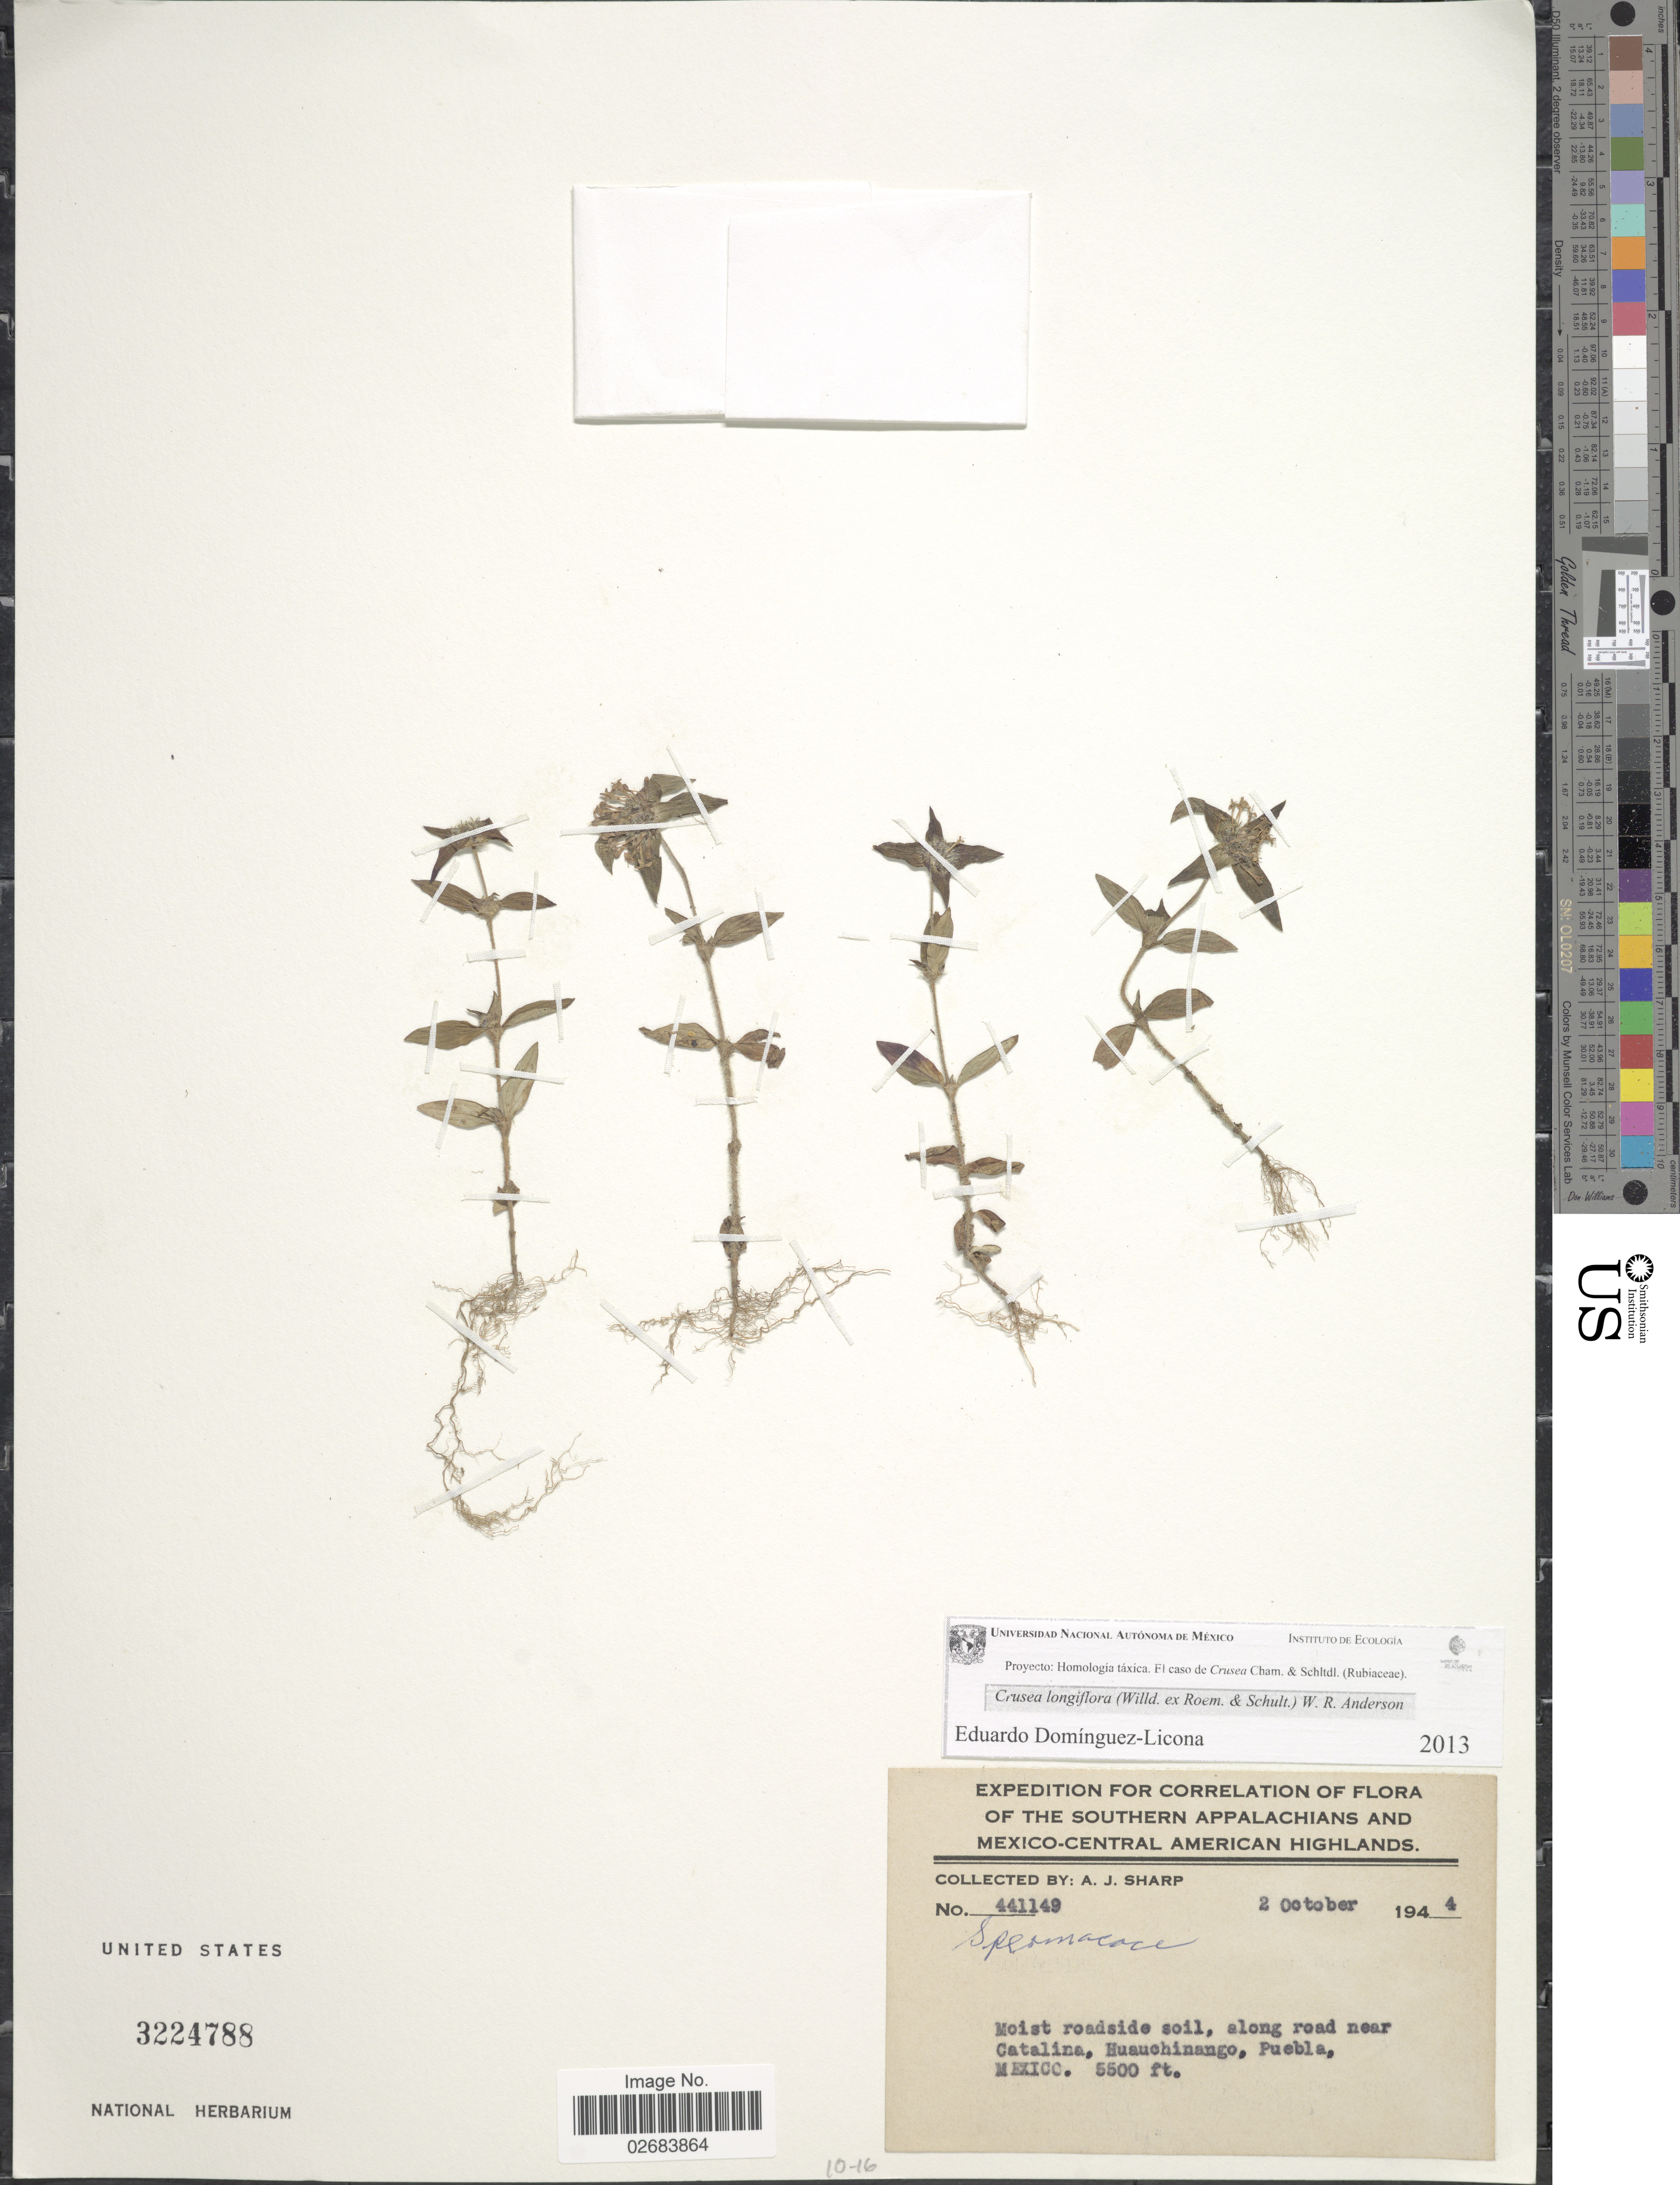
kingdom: Plantae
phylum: Tracheophyta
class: Magnoliopsida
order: Gentianales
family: Rubiaceae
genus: Crusea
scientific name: Crusea longiflora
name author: (Willd. ex Roem. & Schult.) W.R. Anderson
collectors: A. J. Sharp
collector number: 441149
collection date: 1944-10-02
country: Mexico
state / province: Puebla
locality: The Southern Appalachians and Mexico-Central American Highlands, Moist roadside soil, along road near Catalina, Huauchinango.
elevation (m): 1676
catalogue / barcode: US 3224788